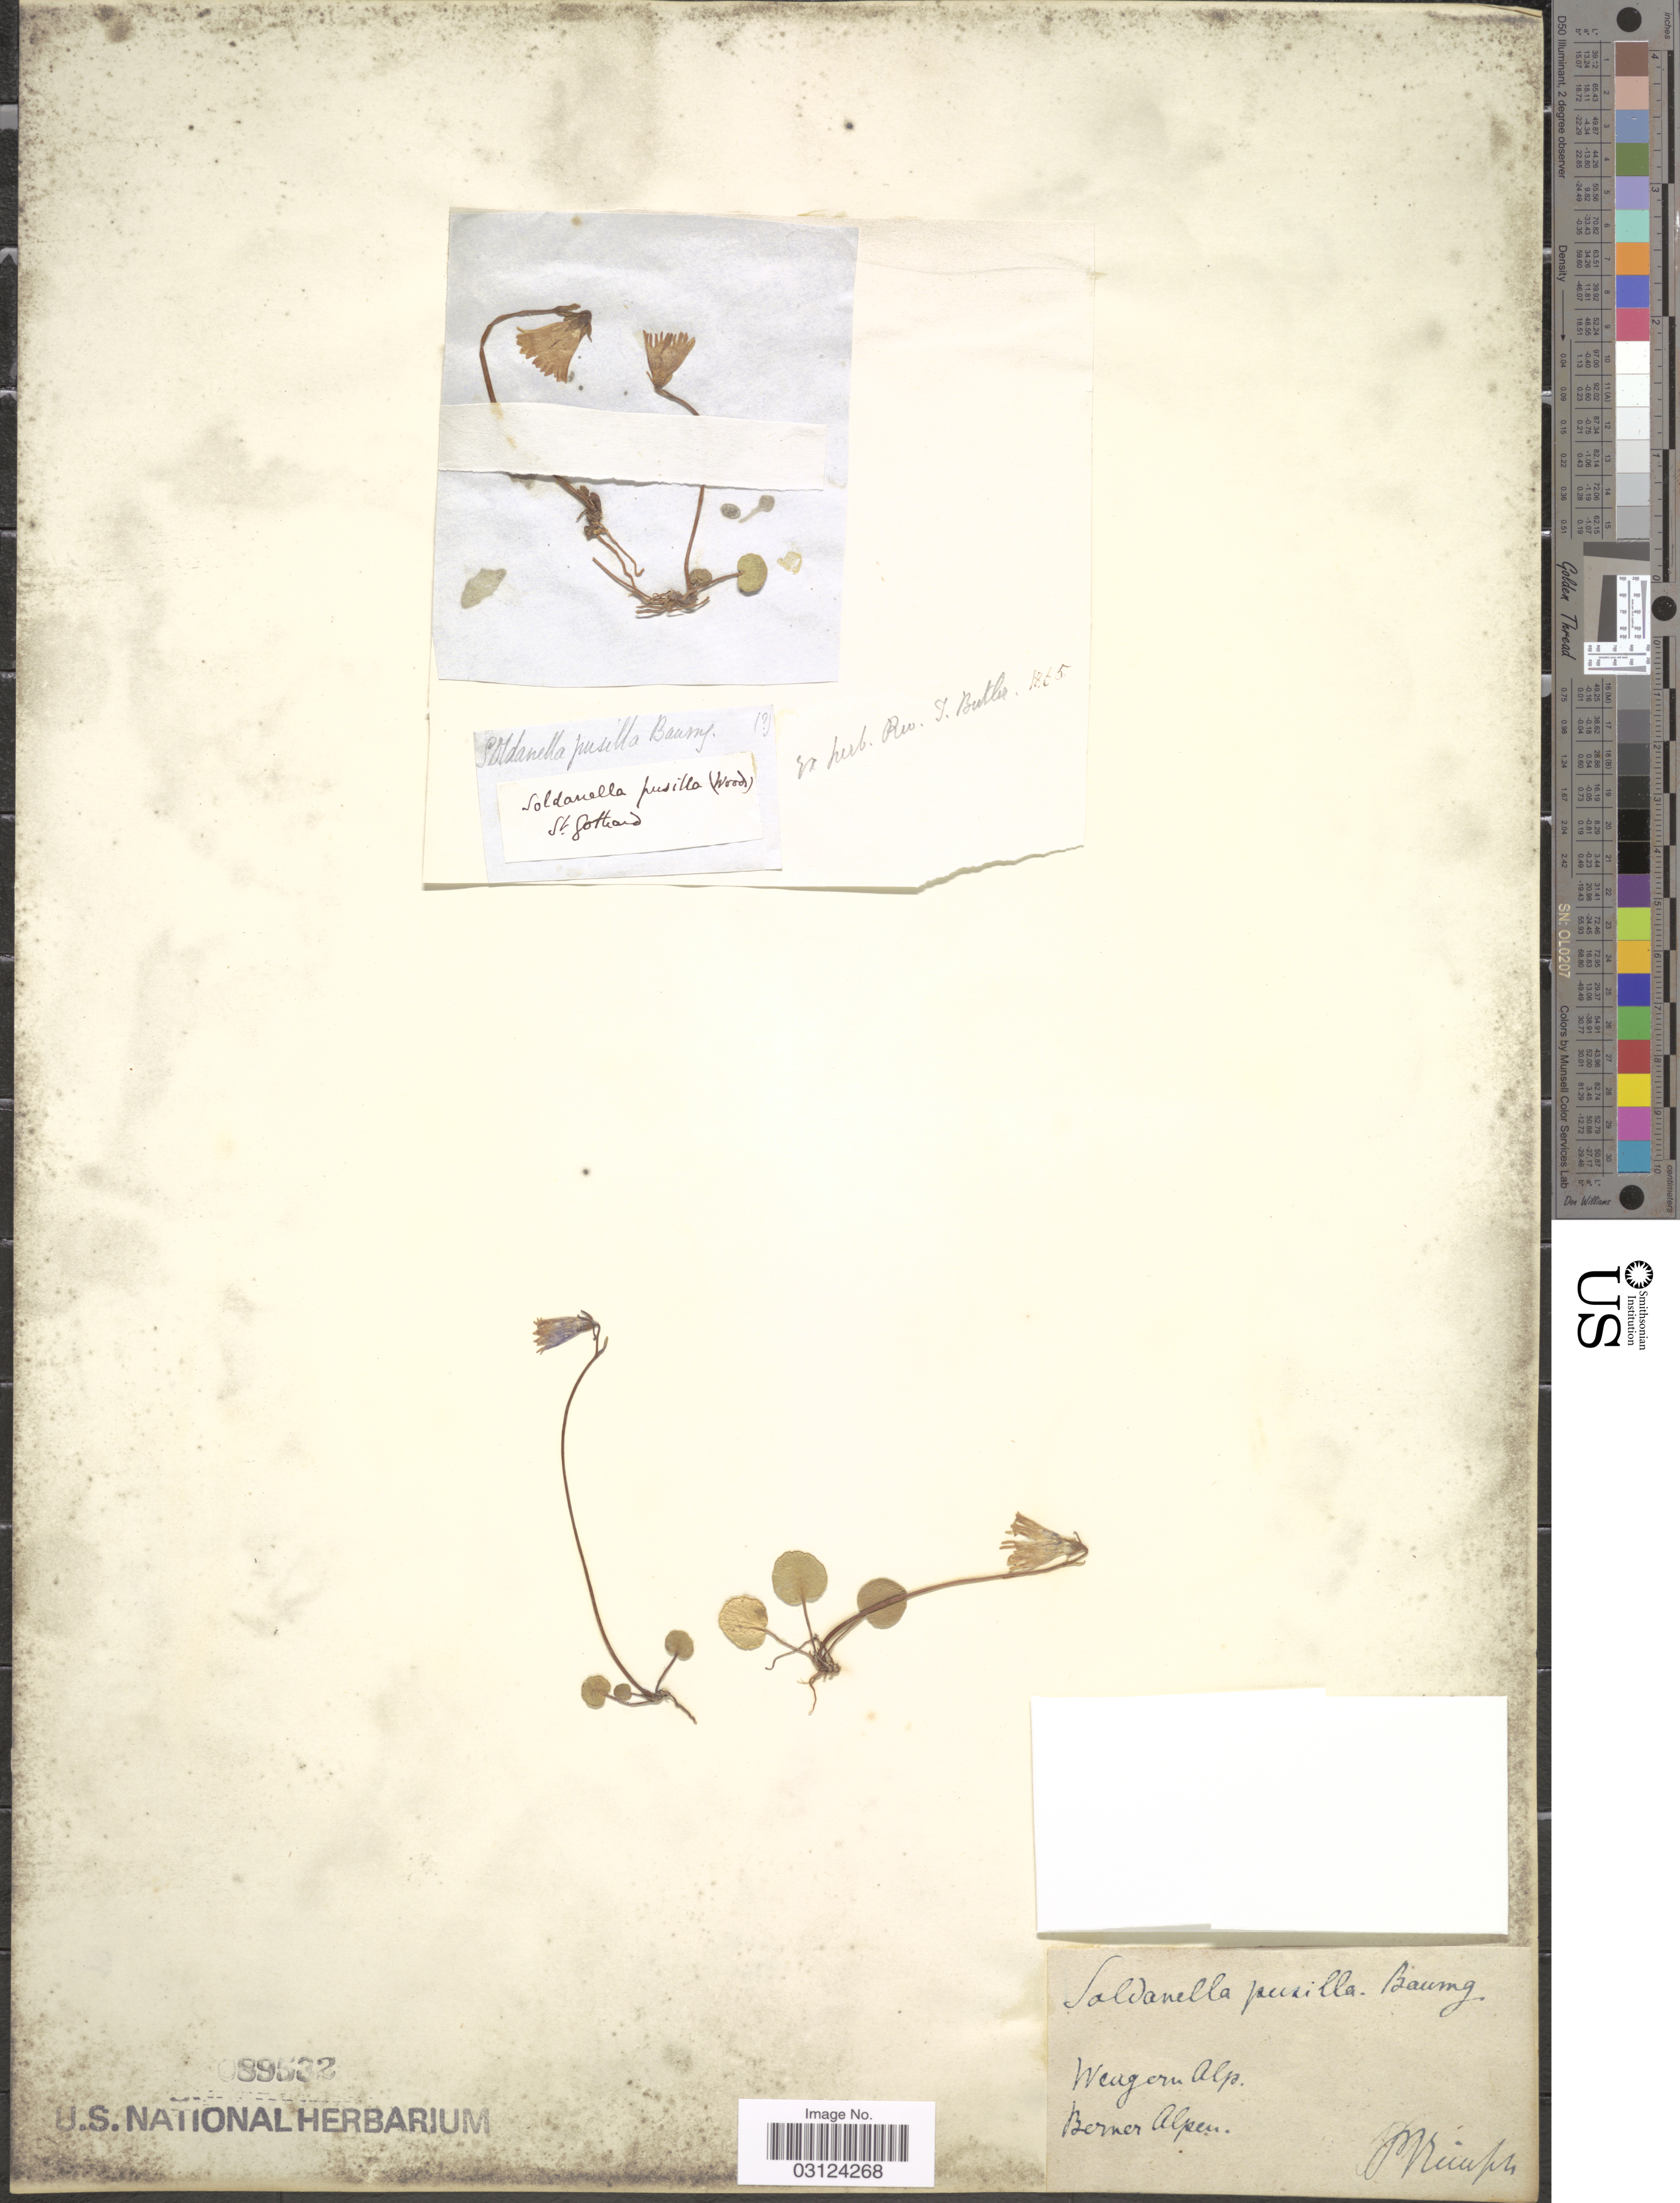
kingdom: Plantae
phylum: Tracheophyta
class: Magnoliopsida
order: Ericales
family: Primulaceae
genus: Soldanella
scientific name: Soldanella pusilla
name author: Baumg.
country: Switzerland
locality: Wengern Alp. Berner Alpen.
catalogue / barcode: US 89532